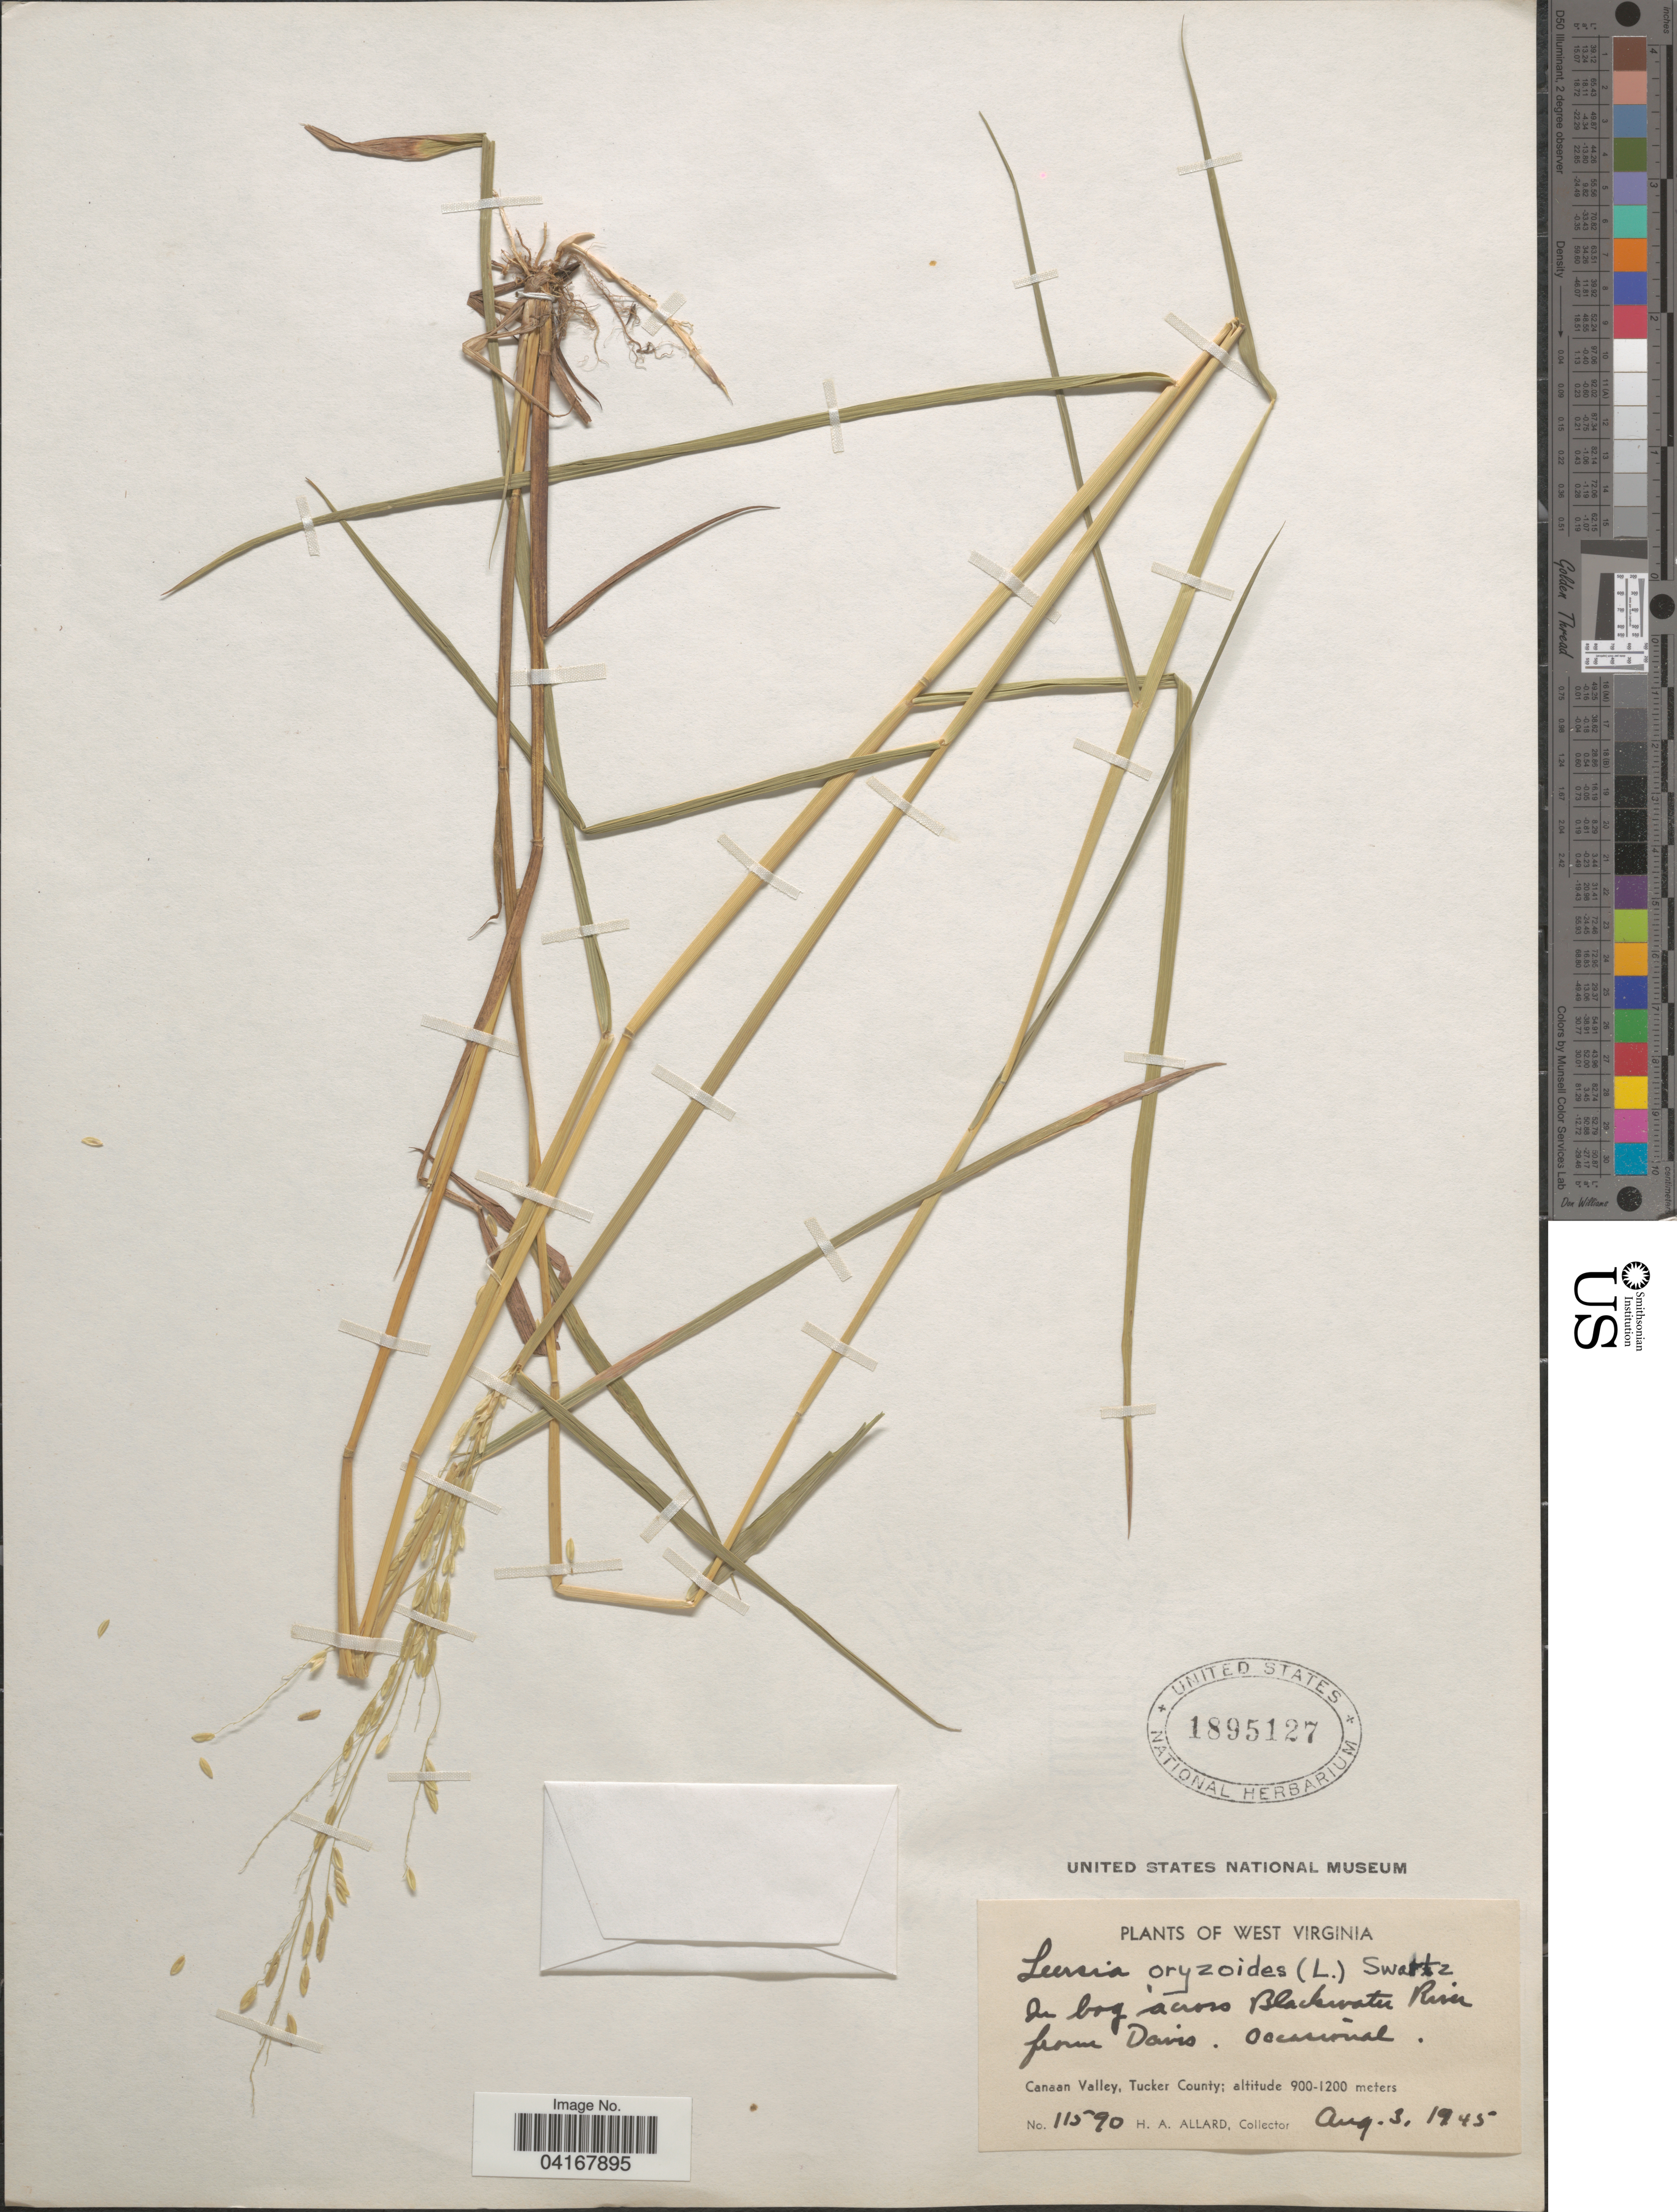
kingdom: Plantae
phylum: Tracheophyta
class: Liliopsida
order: Poales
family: Poaceae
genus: Leersia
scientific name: Leersia oryzoides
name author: (L.) Sw.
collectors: H. A. Allard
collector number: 11590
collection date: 1945-08-03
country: United States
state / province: West Virginia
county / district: Tucker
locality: Across Blackwater River from Davis. Canaan Valley, Tucker County.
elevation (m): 274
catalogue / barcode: US 1895127